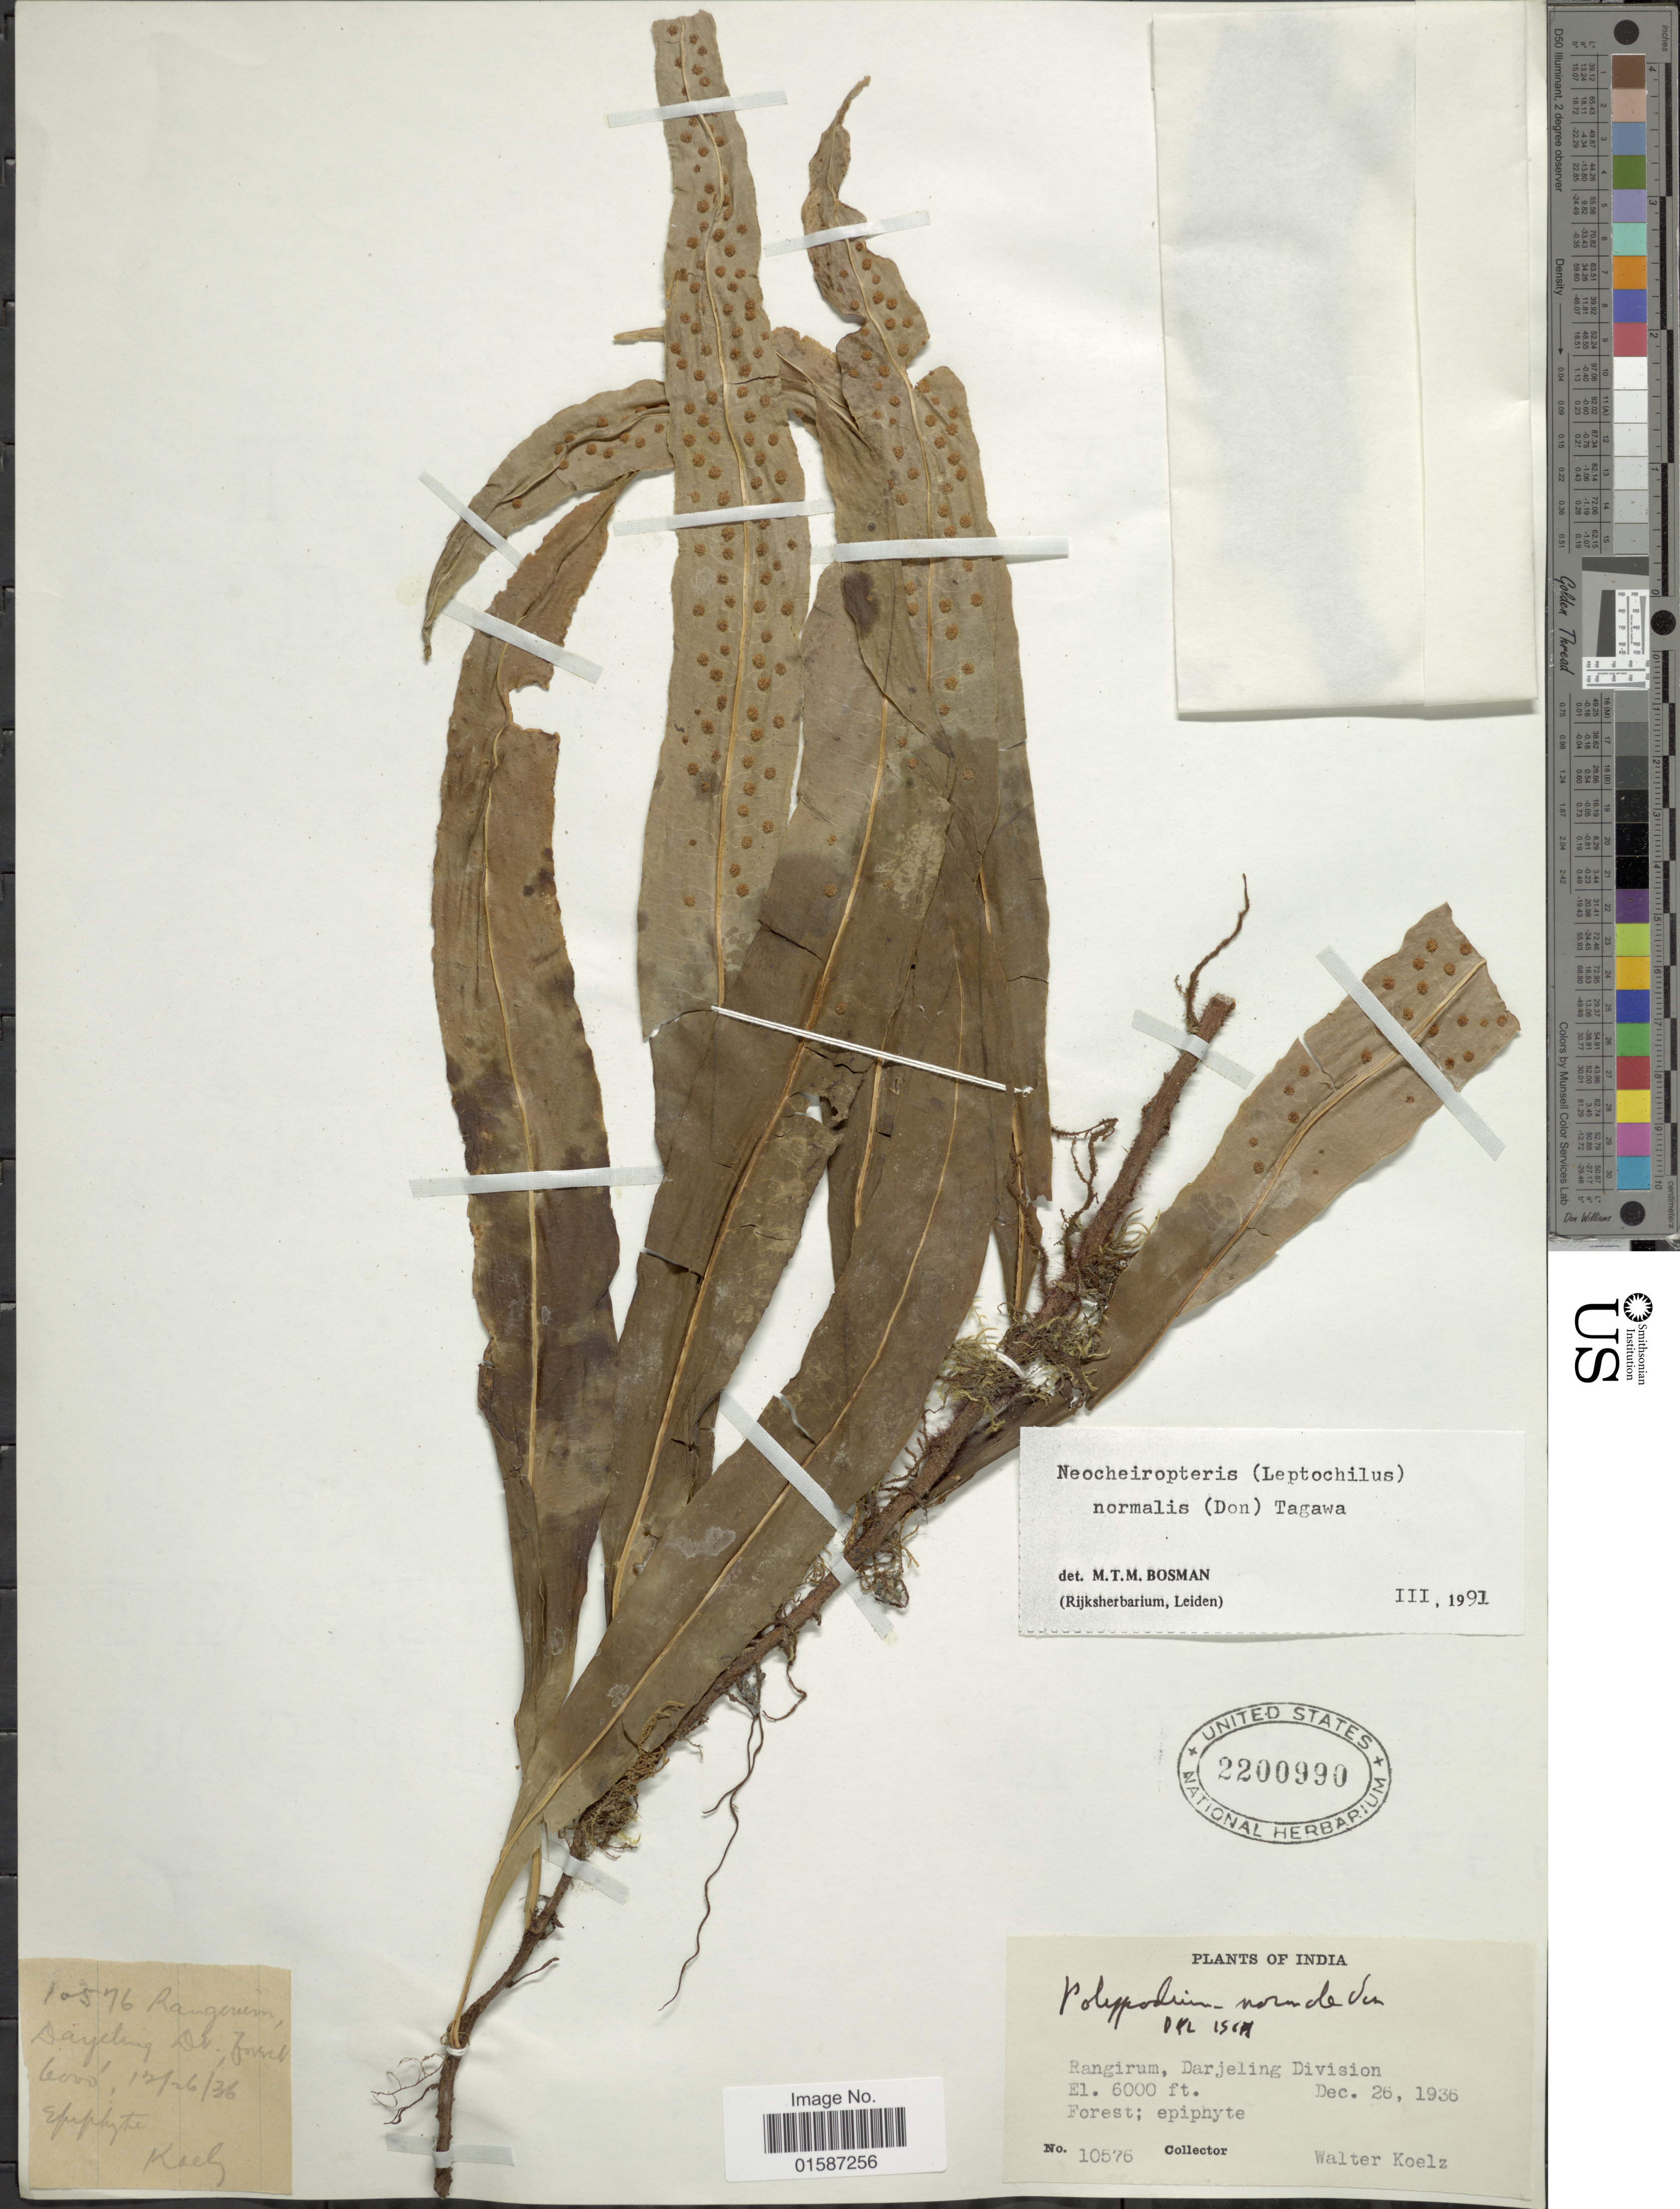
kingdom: Plantae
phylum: Tracheophyta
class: Polypodiopsida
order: Polypodiales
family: Polypodiaceae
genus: Tricholepidium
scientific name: Tricholepidium normale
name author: (D. Don) Ching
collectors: W. N. Koelz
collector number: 10576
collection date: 1936-12-26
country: India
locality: Rangirum, Darjeling Division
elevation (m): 1829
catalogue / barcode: US 2200990